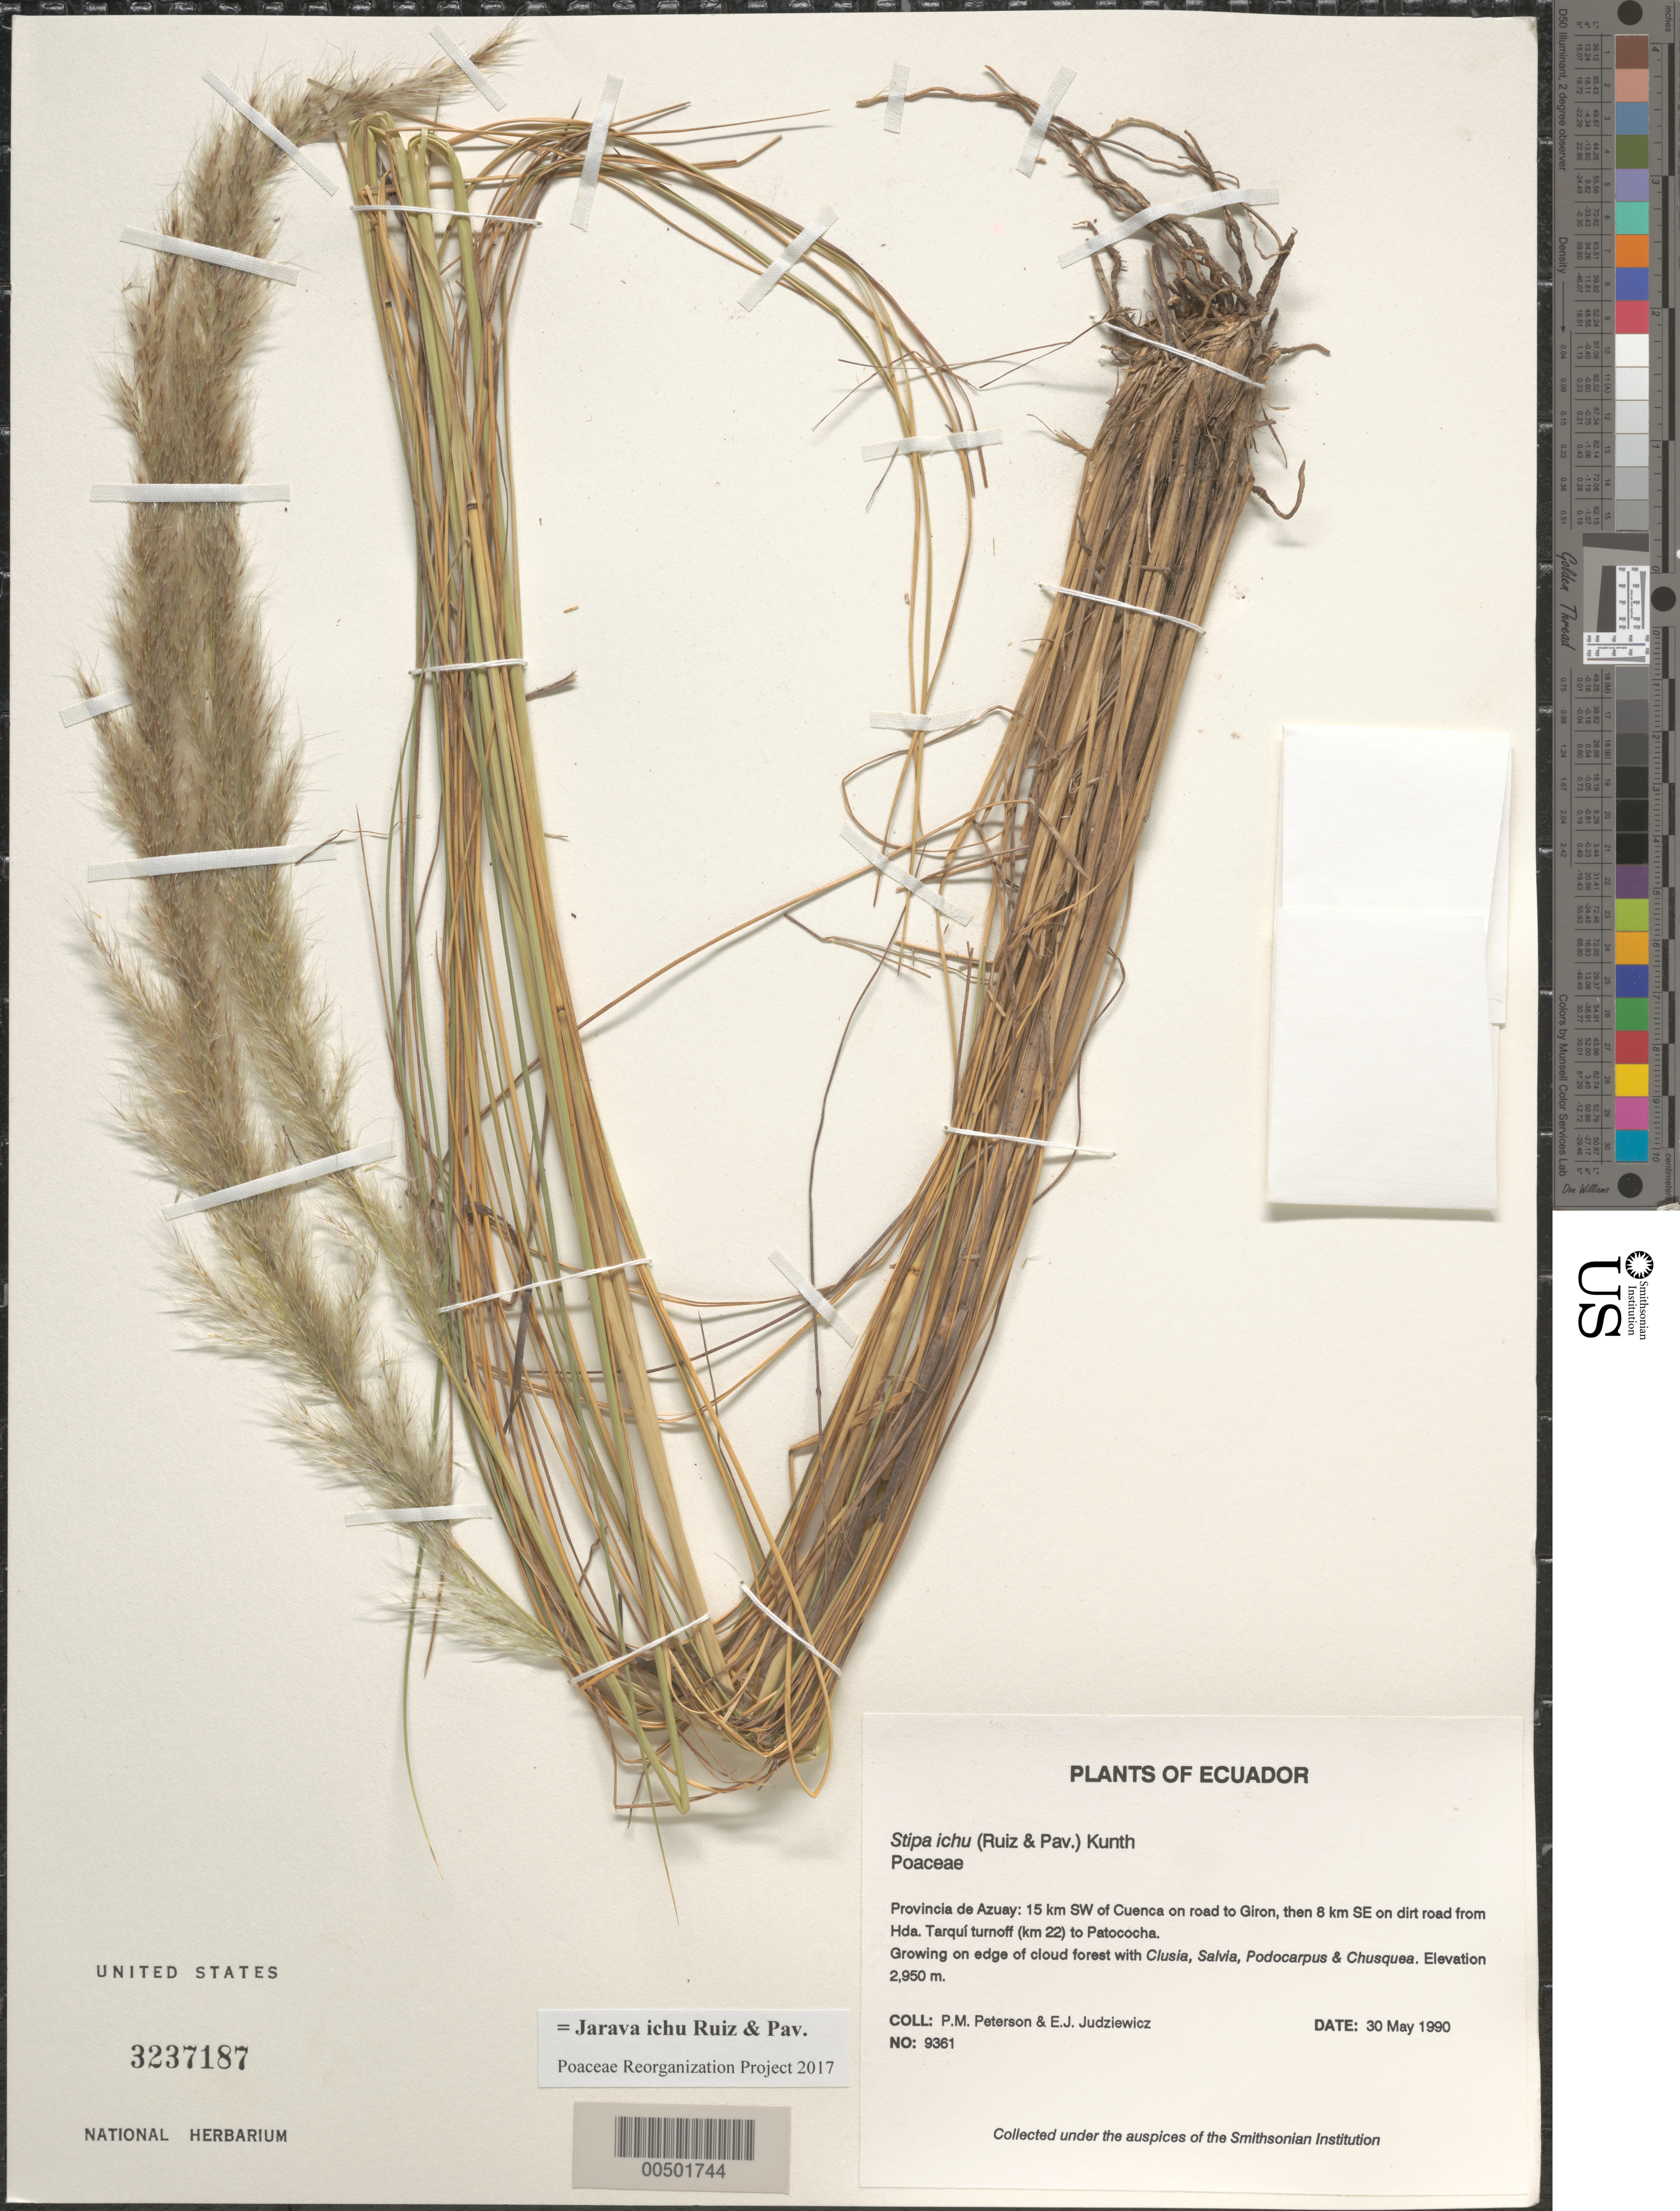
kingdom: Plantae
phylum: Tracheophyta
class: Liliopsida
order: Poales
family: Poaceae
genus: Jarava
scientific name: Jarava ichu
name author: Ruiz & Pav.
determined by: Poaceae Reorganization Project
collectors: P. M. Peterson & E. J. Judziewicz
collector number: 09361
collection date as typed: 30 May 1990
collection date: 1990-05-30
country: Ecuador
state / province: Azuay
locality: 15 km SW of Cuenca on road to Giron, then 8 km SE on dirt road from Hda. Tarqui turnoff (km 22) to Patococha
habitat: Growing on edge of cloud forest with Clusia, Salvia, Podocarpus & Chusquea.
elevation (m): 2950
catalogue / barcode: US 3237187